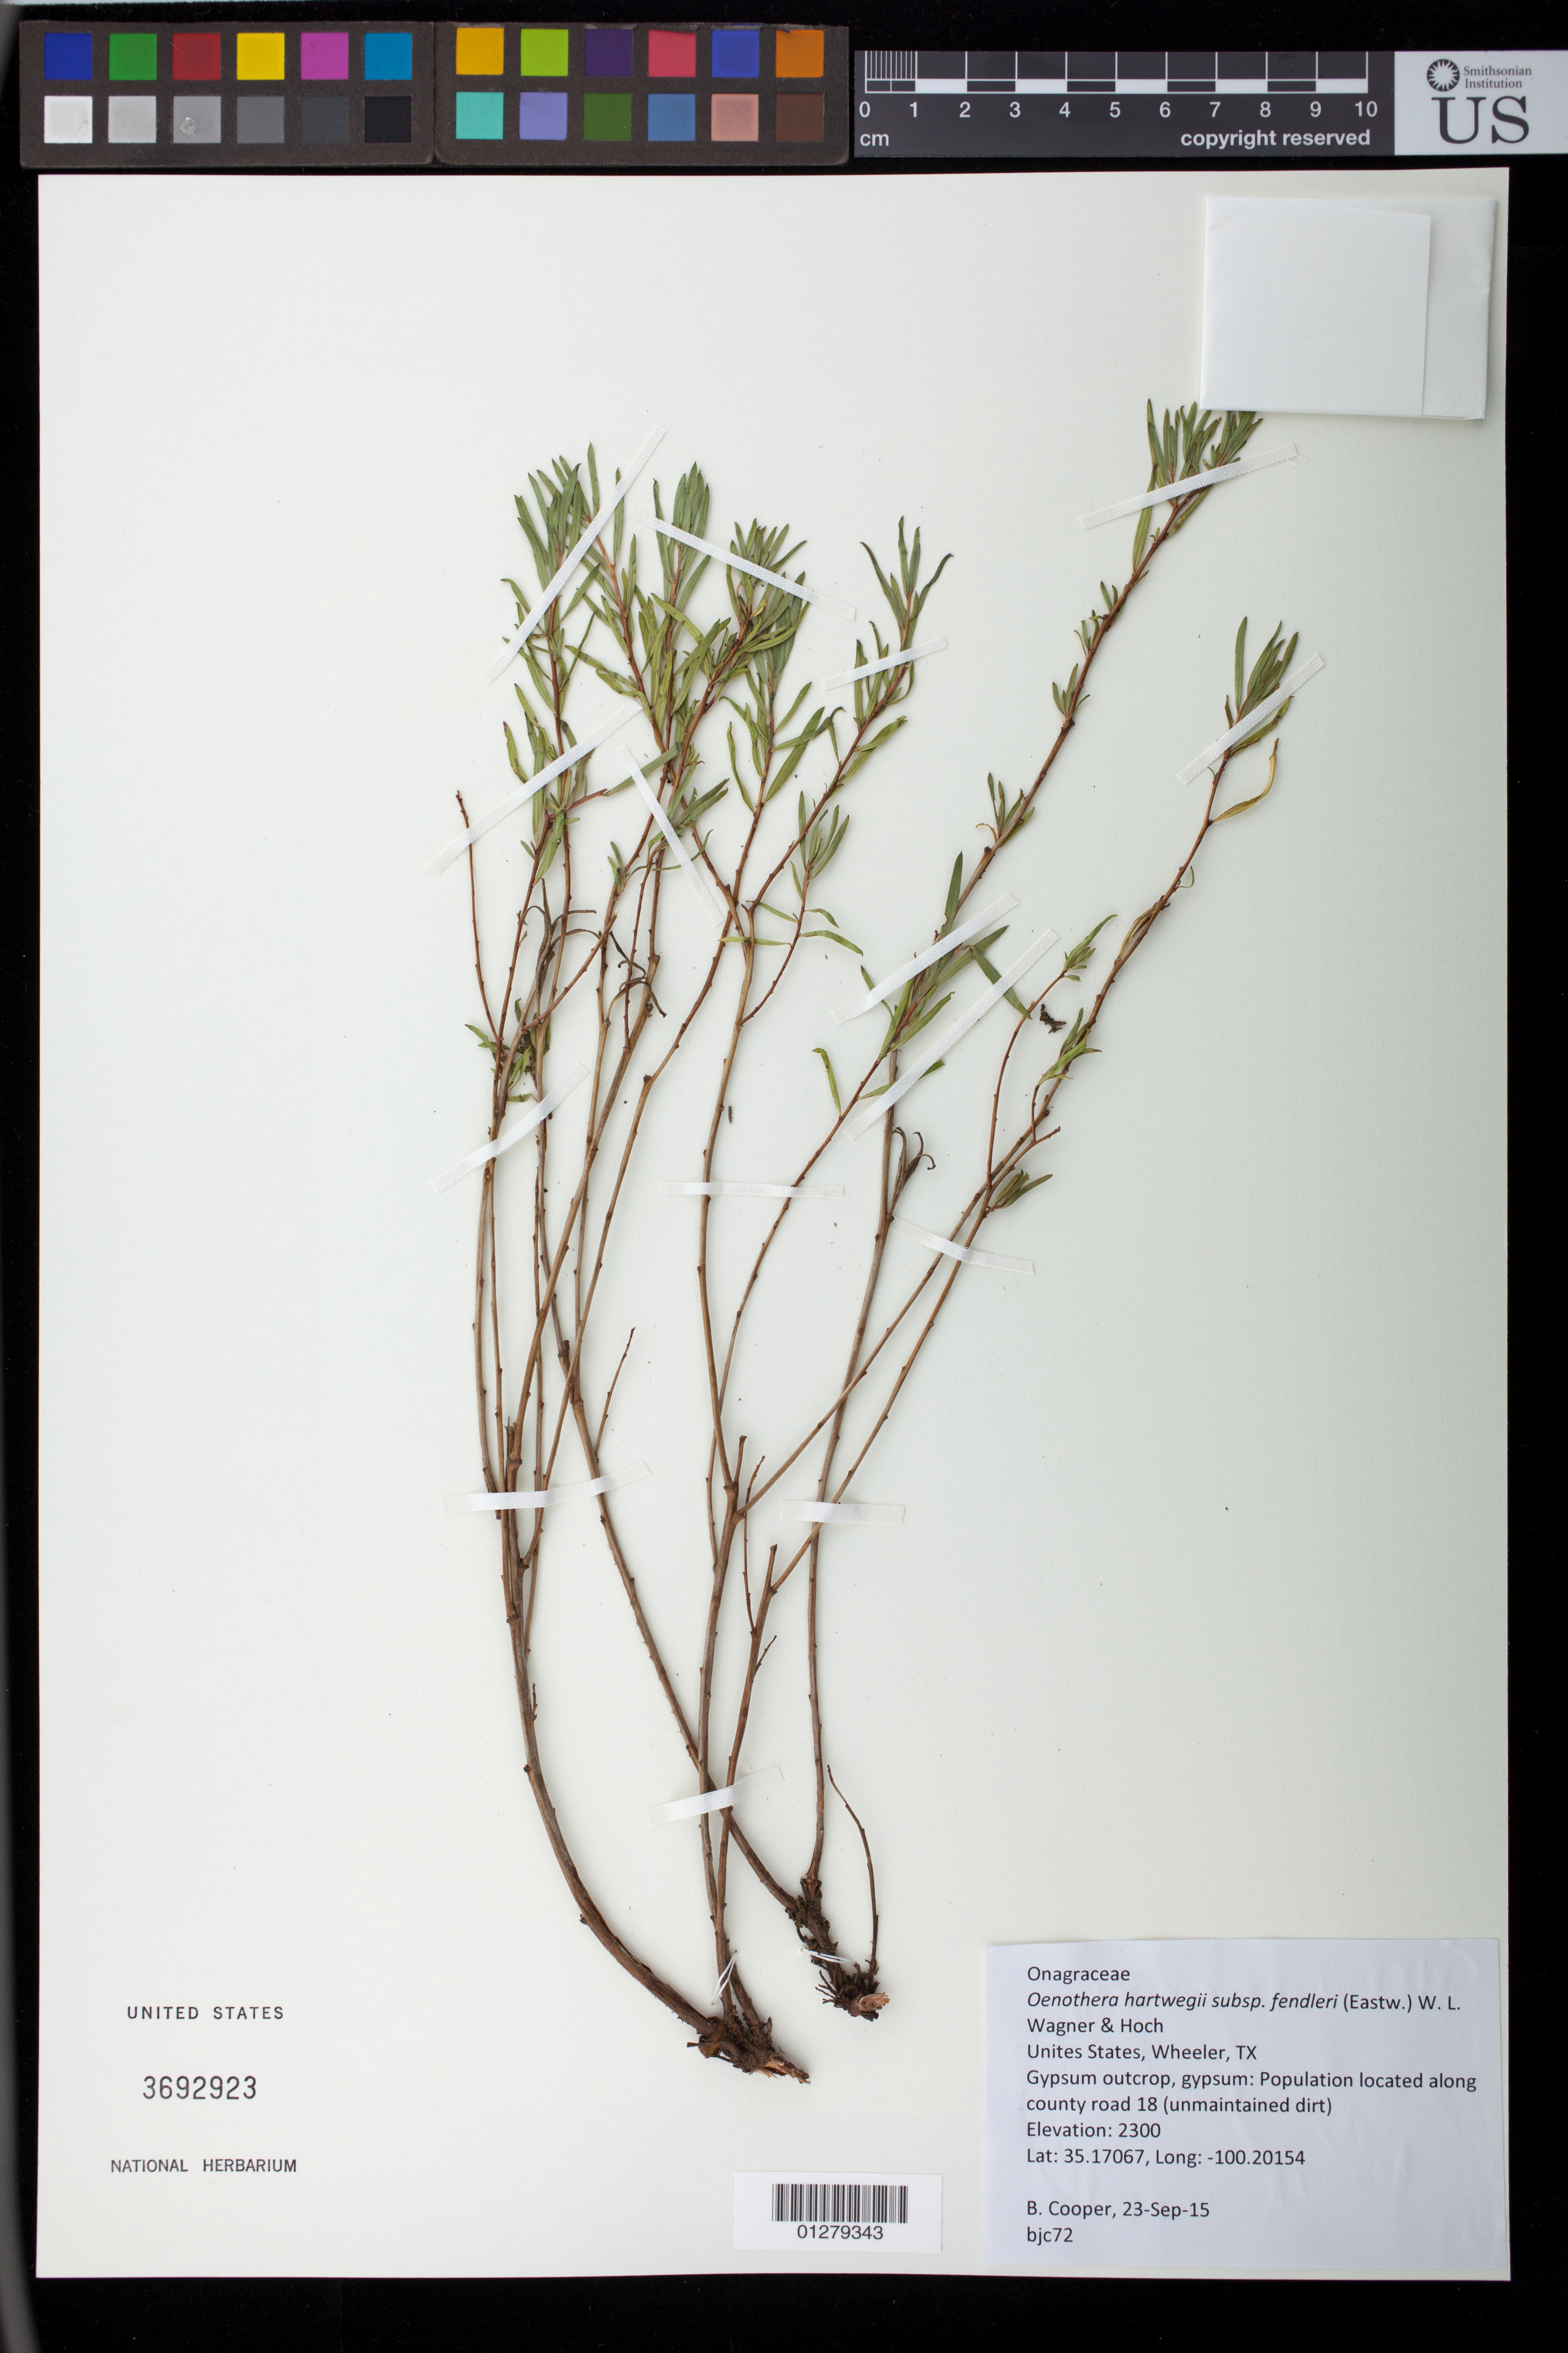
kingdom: Plantae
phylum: Tracheophyta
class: Magnoliopsida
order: Myrtales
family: Onagraceae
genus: Oenothera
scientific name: Oenothera hartwegii subsp. fendleri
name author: (A. Gray) W.L. Wagner & Hoch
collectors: B. J. Cooper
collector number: BJC 72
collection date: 2015-09-23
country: United States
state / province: Texas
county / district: Wheeler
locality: Along county road 18 (unmaintained dirt)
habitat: Gypsum outcrop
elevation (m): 2300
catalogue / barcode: US 3692923